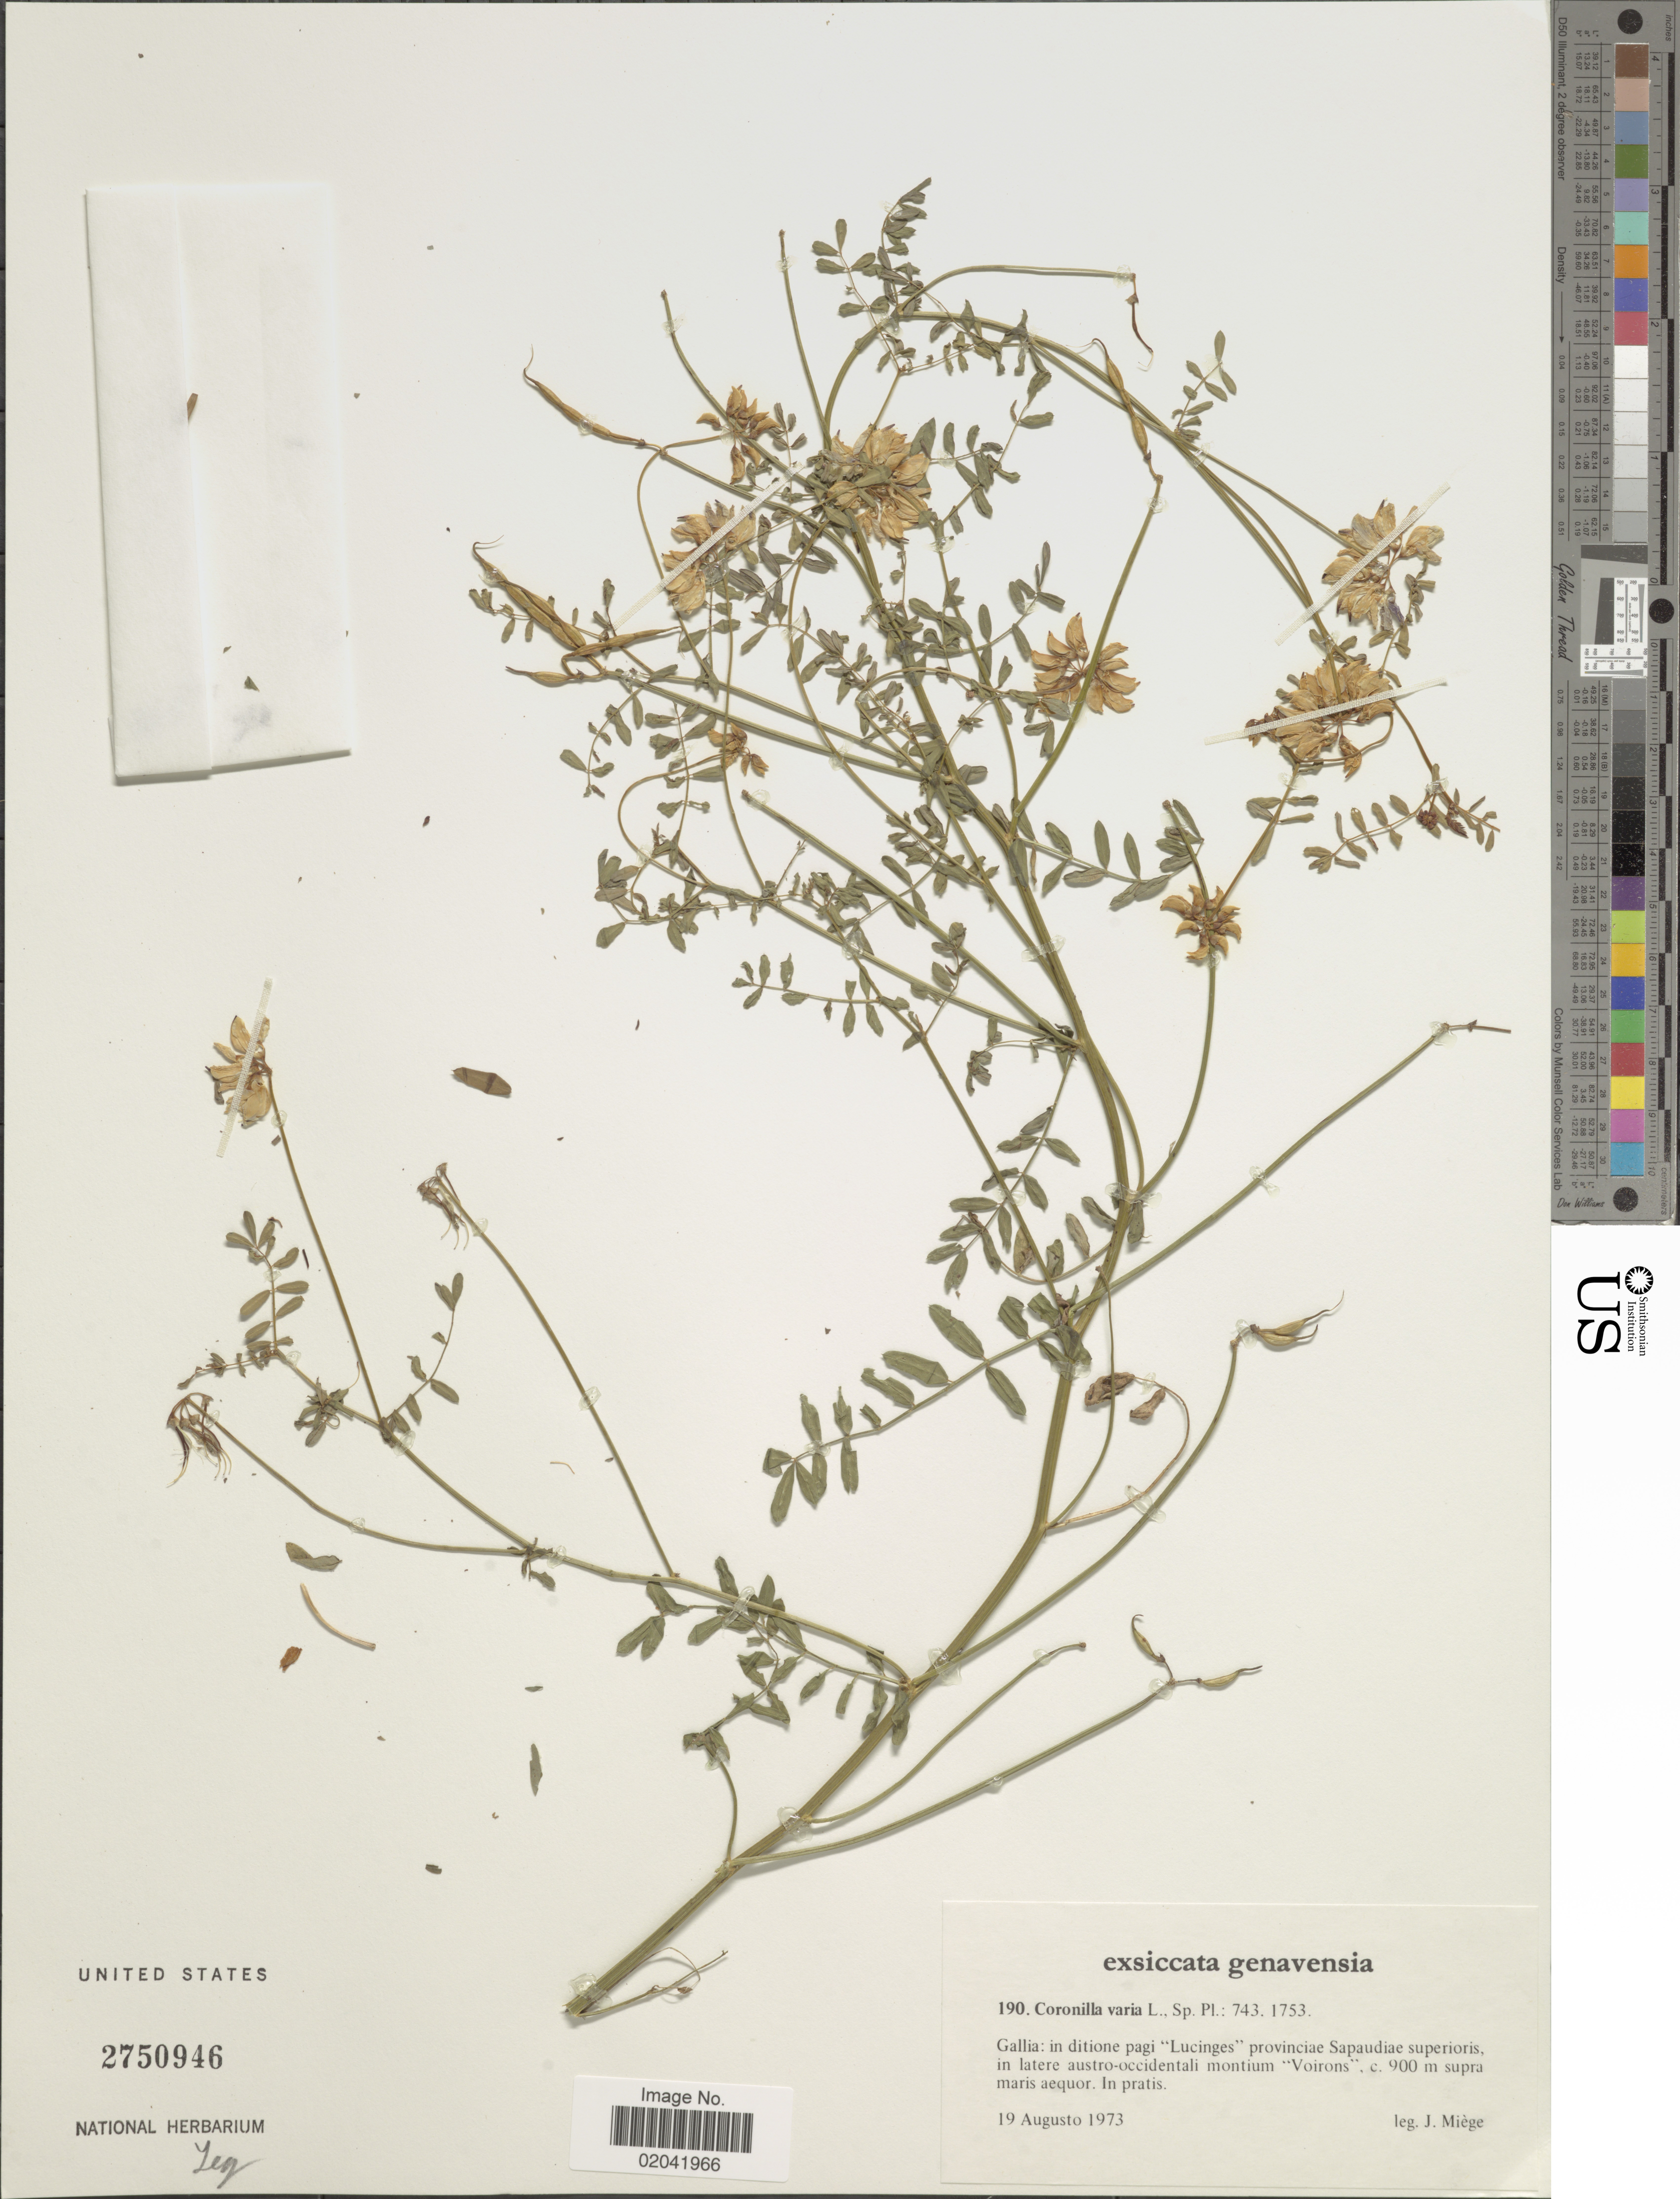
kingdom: Plantae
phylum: Tracheophyta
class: Magnoliopsida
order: Fabales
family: Fabaceae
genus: Coronilla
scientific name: Coronilla varia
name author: L.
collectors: J. Miége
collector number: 190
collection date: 1973-08-19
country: France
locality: Gallia: in dirione pagi 'Lucinges' provinciae Sapaudiae superioris in latere austro-occidental montium 'Voirons', supra maris aequor. In pratis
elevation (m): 900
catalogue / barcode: US 2750946